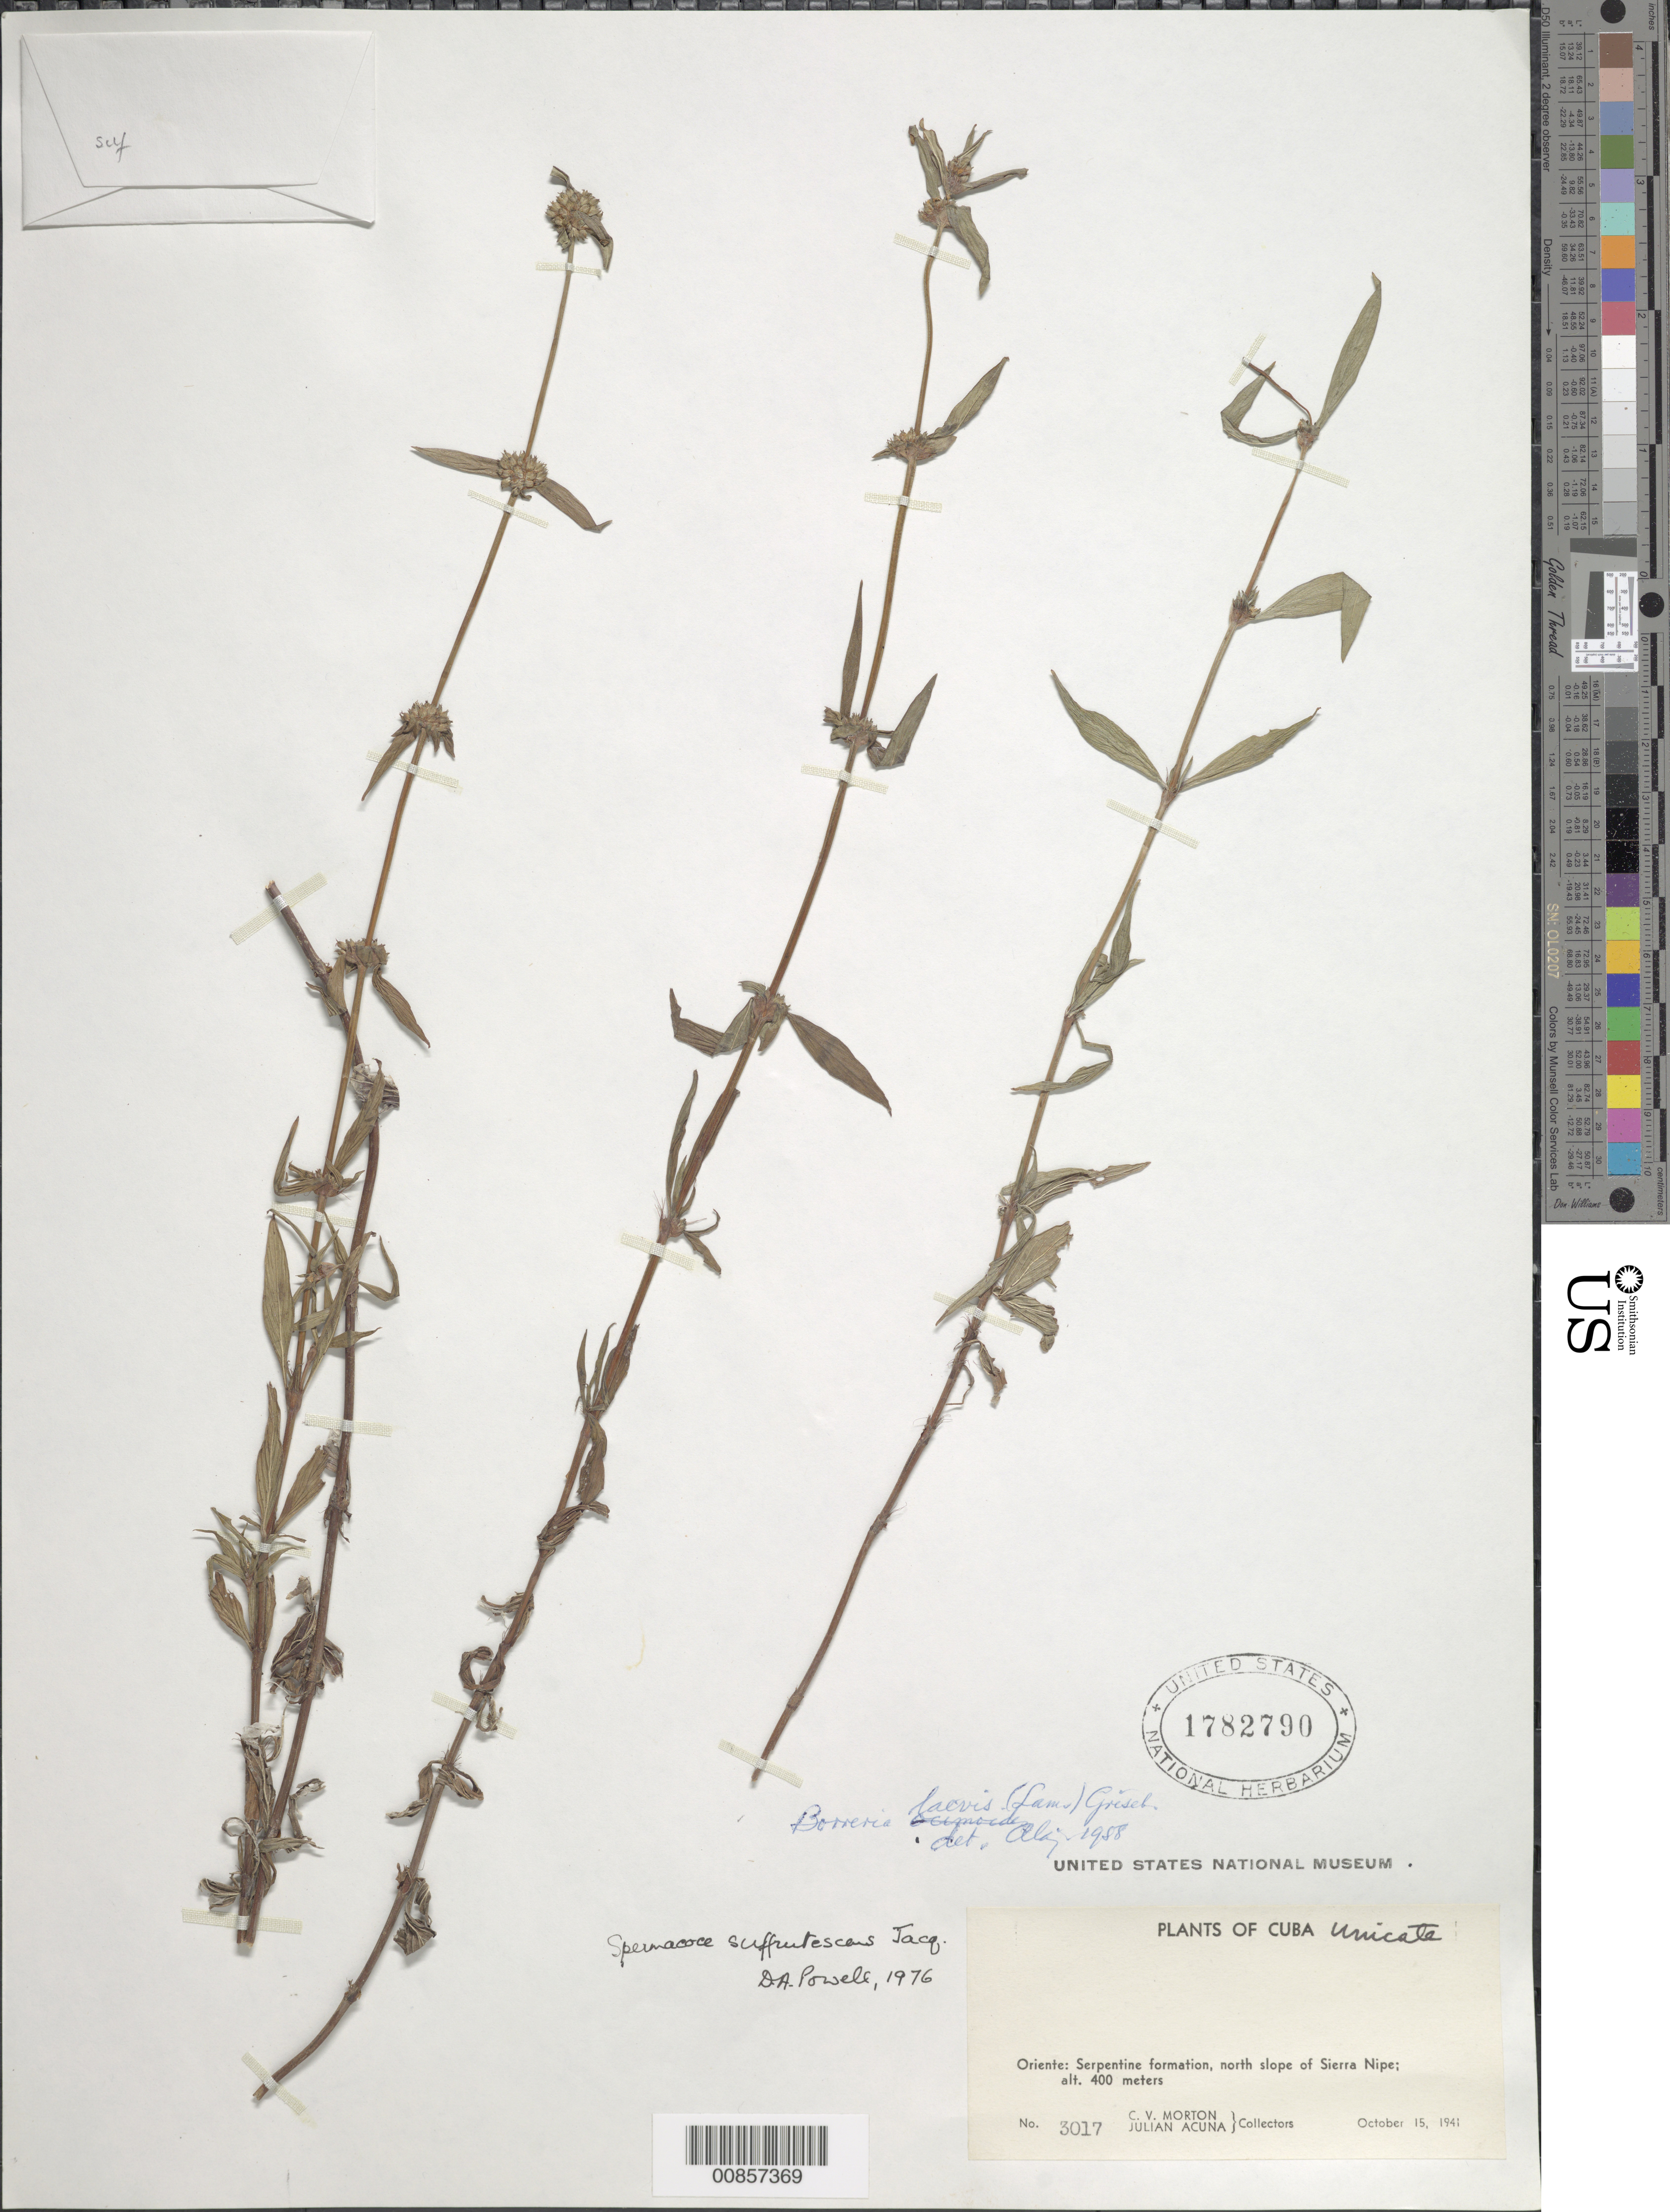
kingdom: Plantae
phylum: Tracheophyta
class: Magnoliopsida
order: Gentianales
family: Rubiaceae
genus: Spermacoce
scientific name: Spermacoce remota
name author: Lam.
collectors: C. V. Morton & J. Acuña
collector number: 3017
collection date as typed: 15 Oct 1941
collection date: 1941-10-15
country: Cuba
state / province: Oriente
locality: North slope of Sierra Nipe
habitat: Serpentine formation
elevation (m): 400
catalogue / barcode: US 1782790